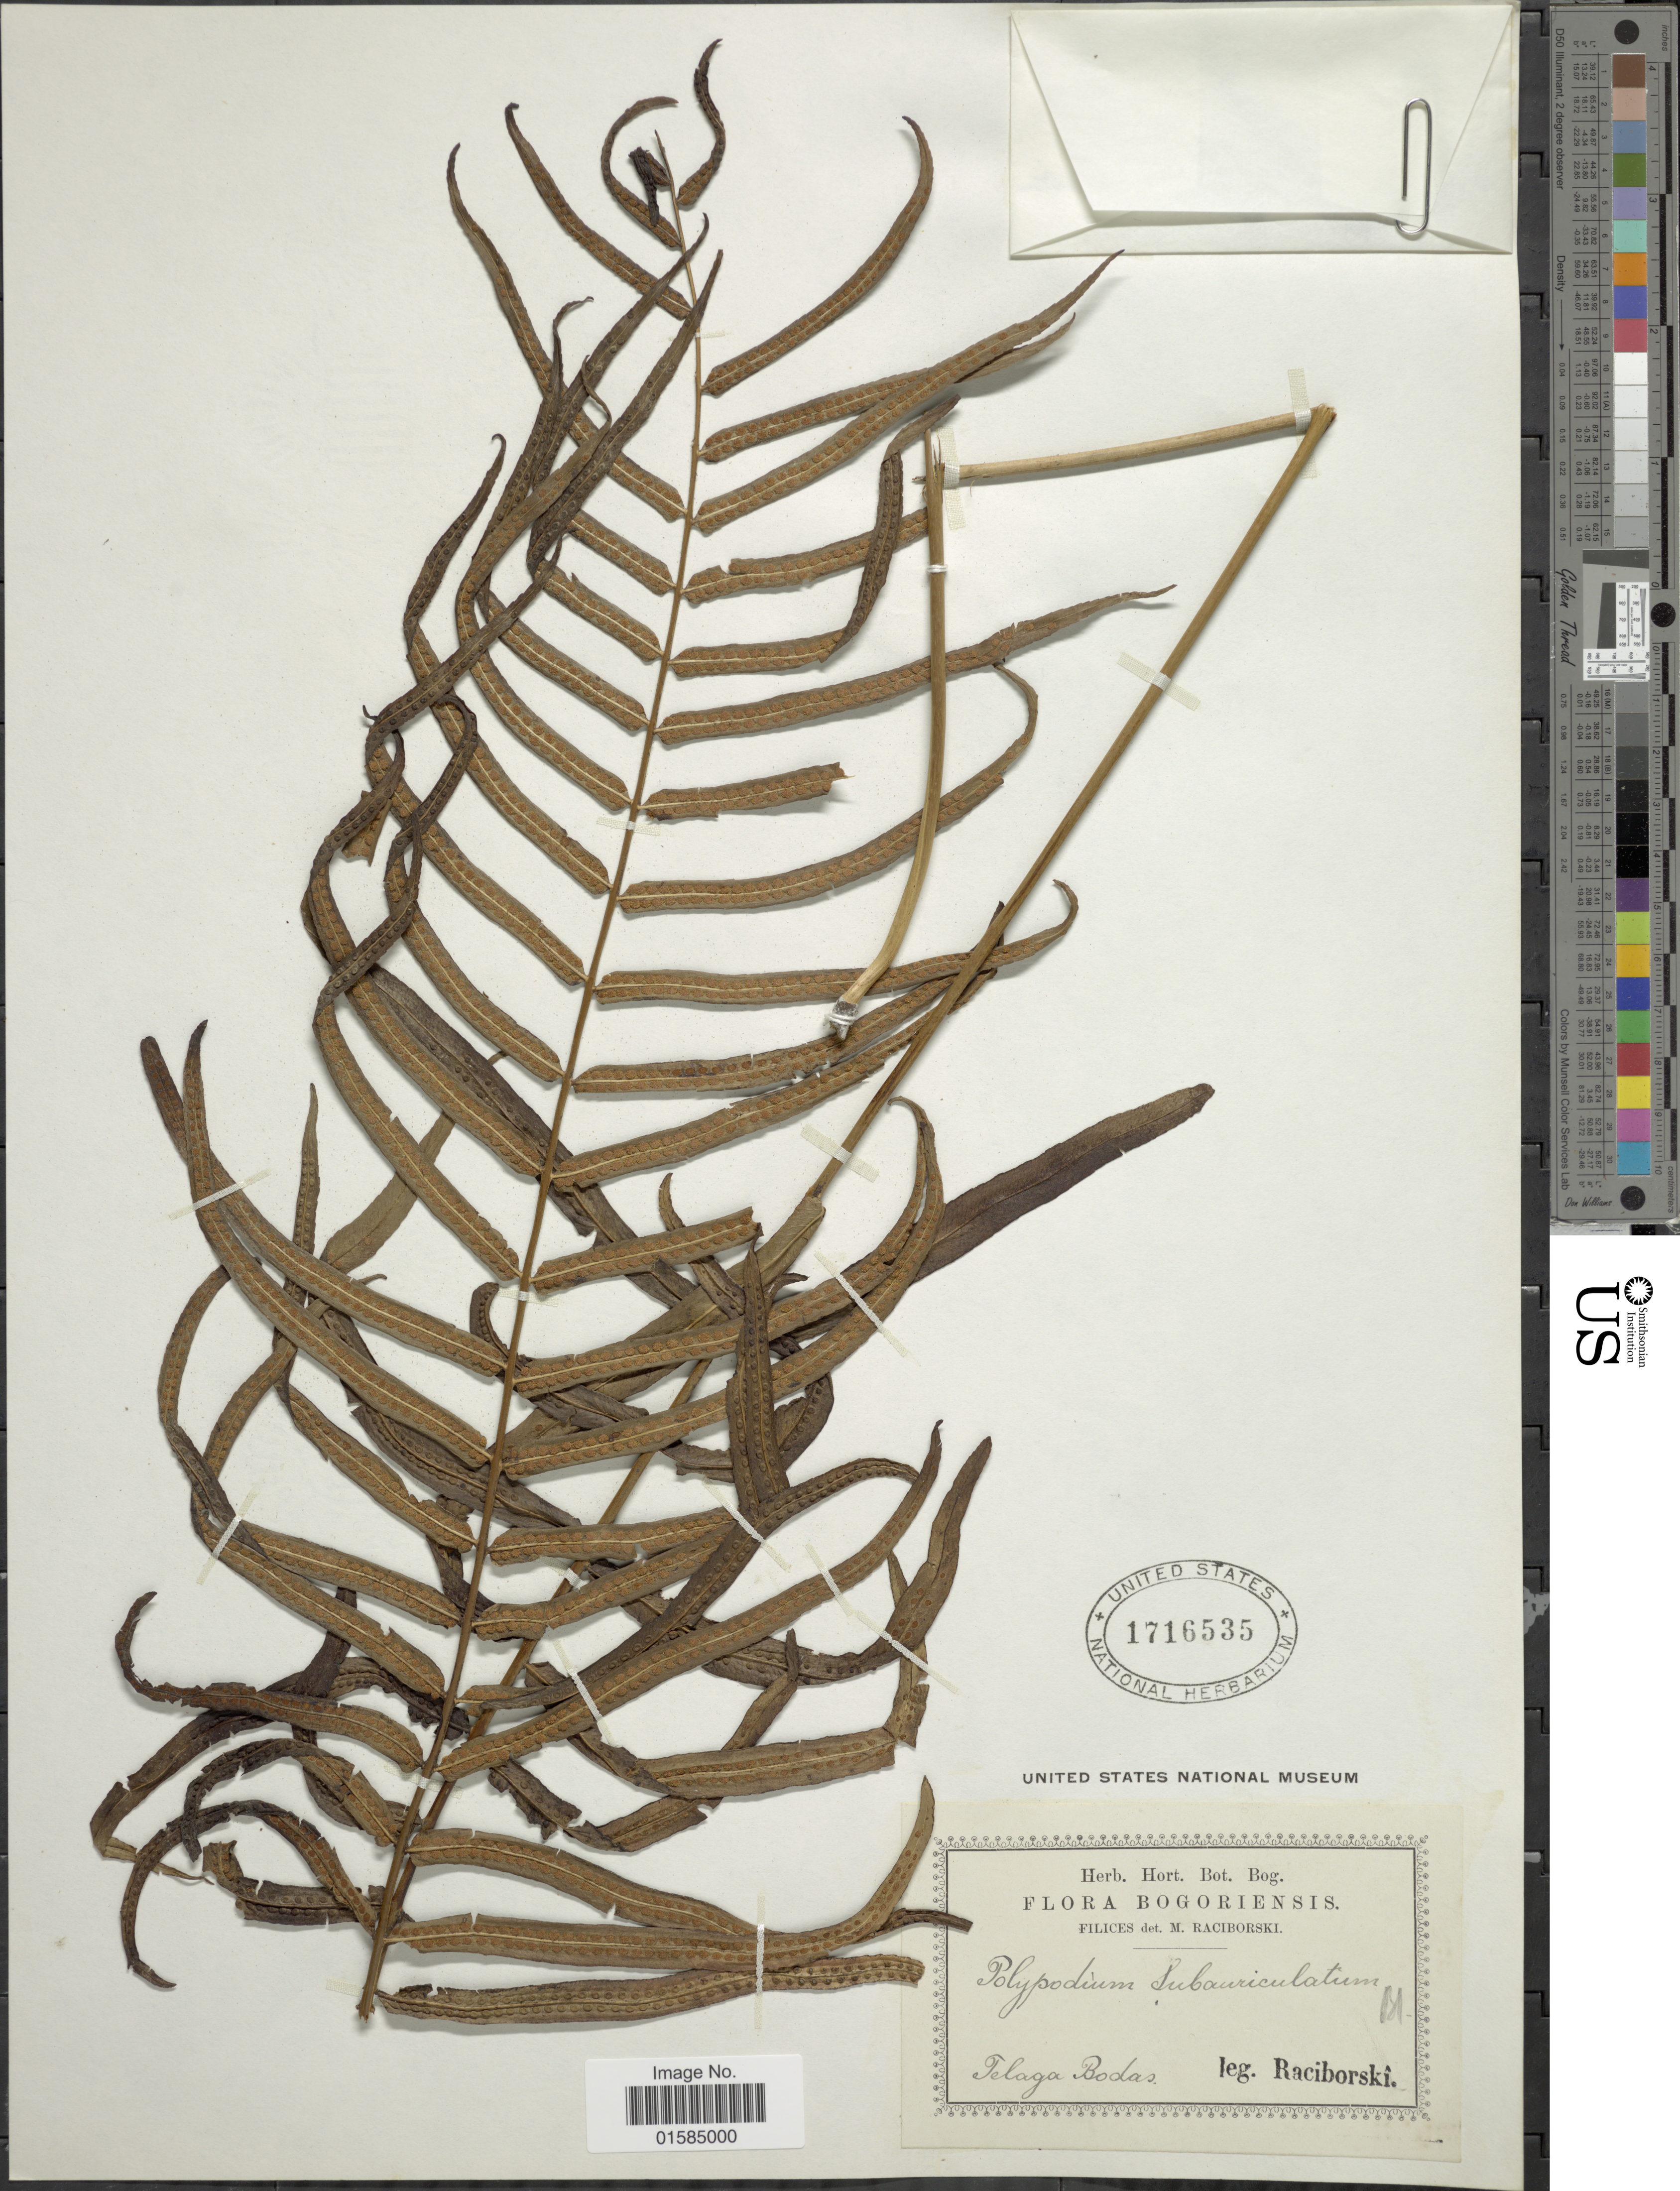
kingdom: Plantae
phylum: Tracheophyta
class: Polypodiopsida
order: Polypodiales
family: Polypodiaceae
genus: Goniophlebium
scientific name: Goniophlebium subauriculatum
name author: (Blume) C. Presl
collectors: M. Raciborski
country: Indonesia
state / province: Java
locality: Bogoriensis, Telaga Bodas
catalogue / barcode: US 1716535